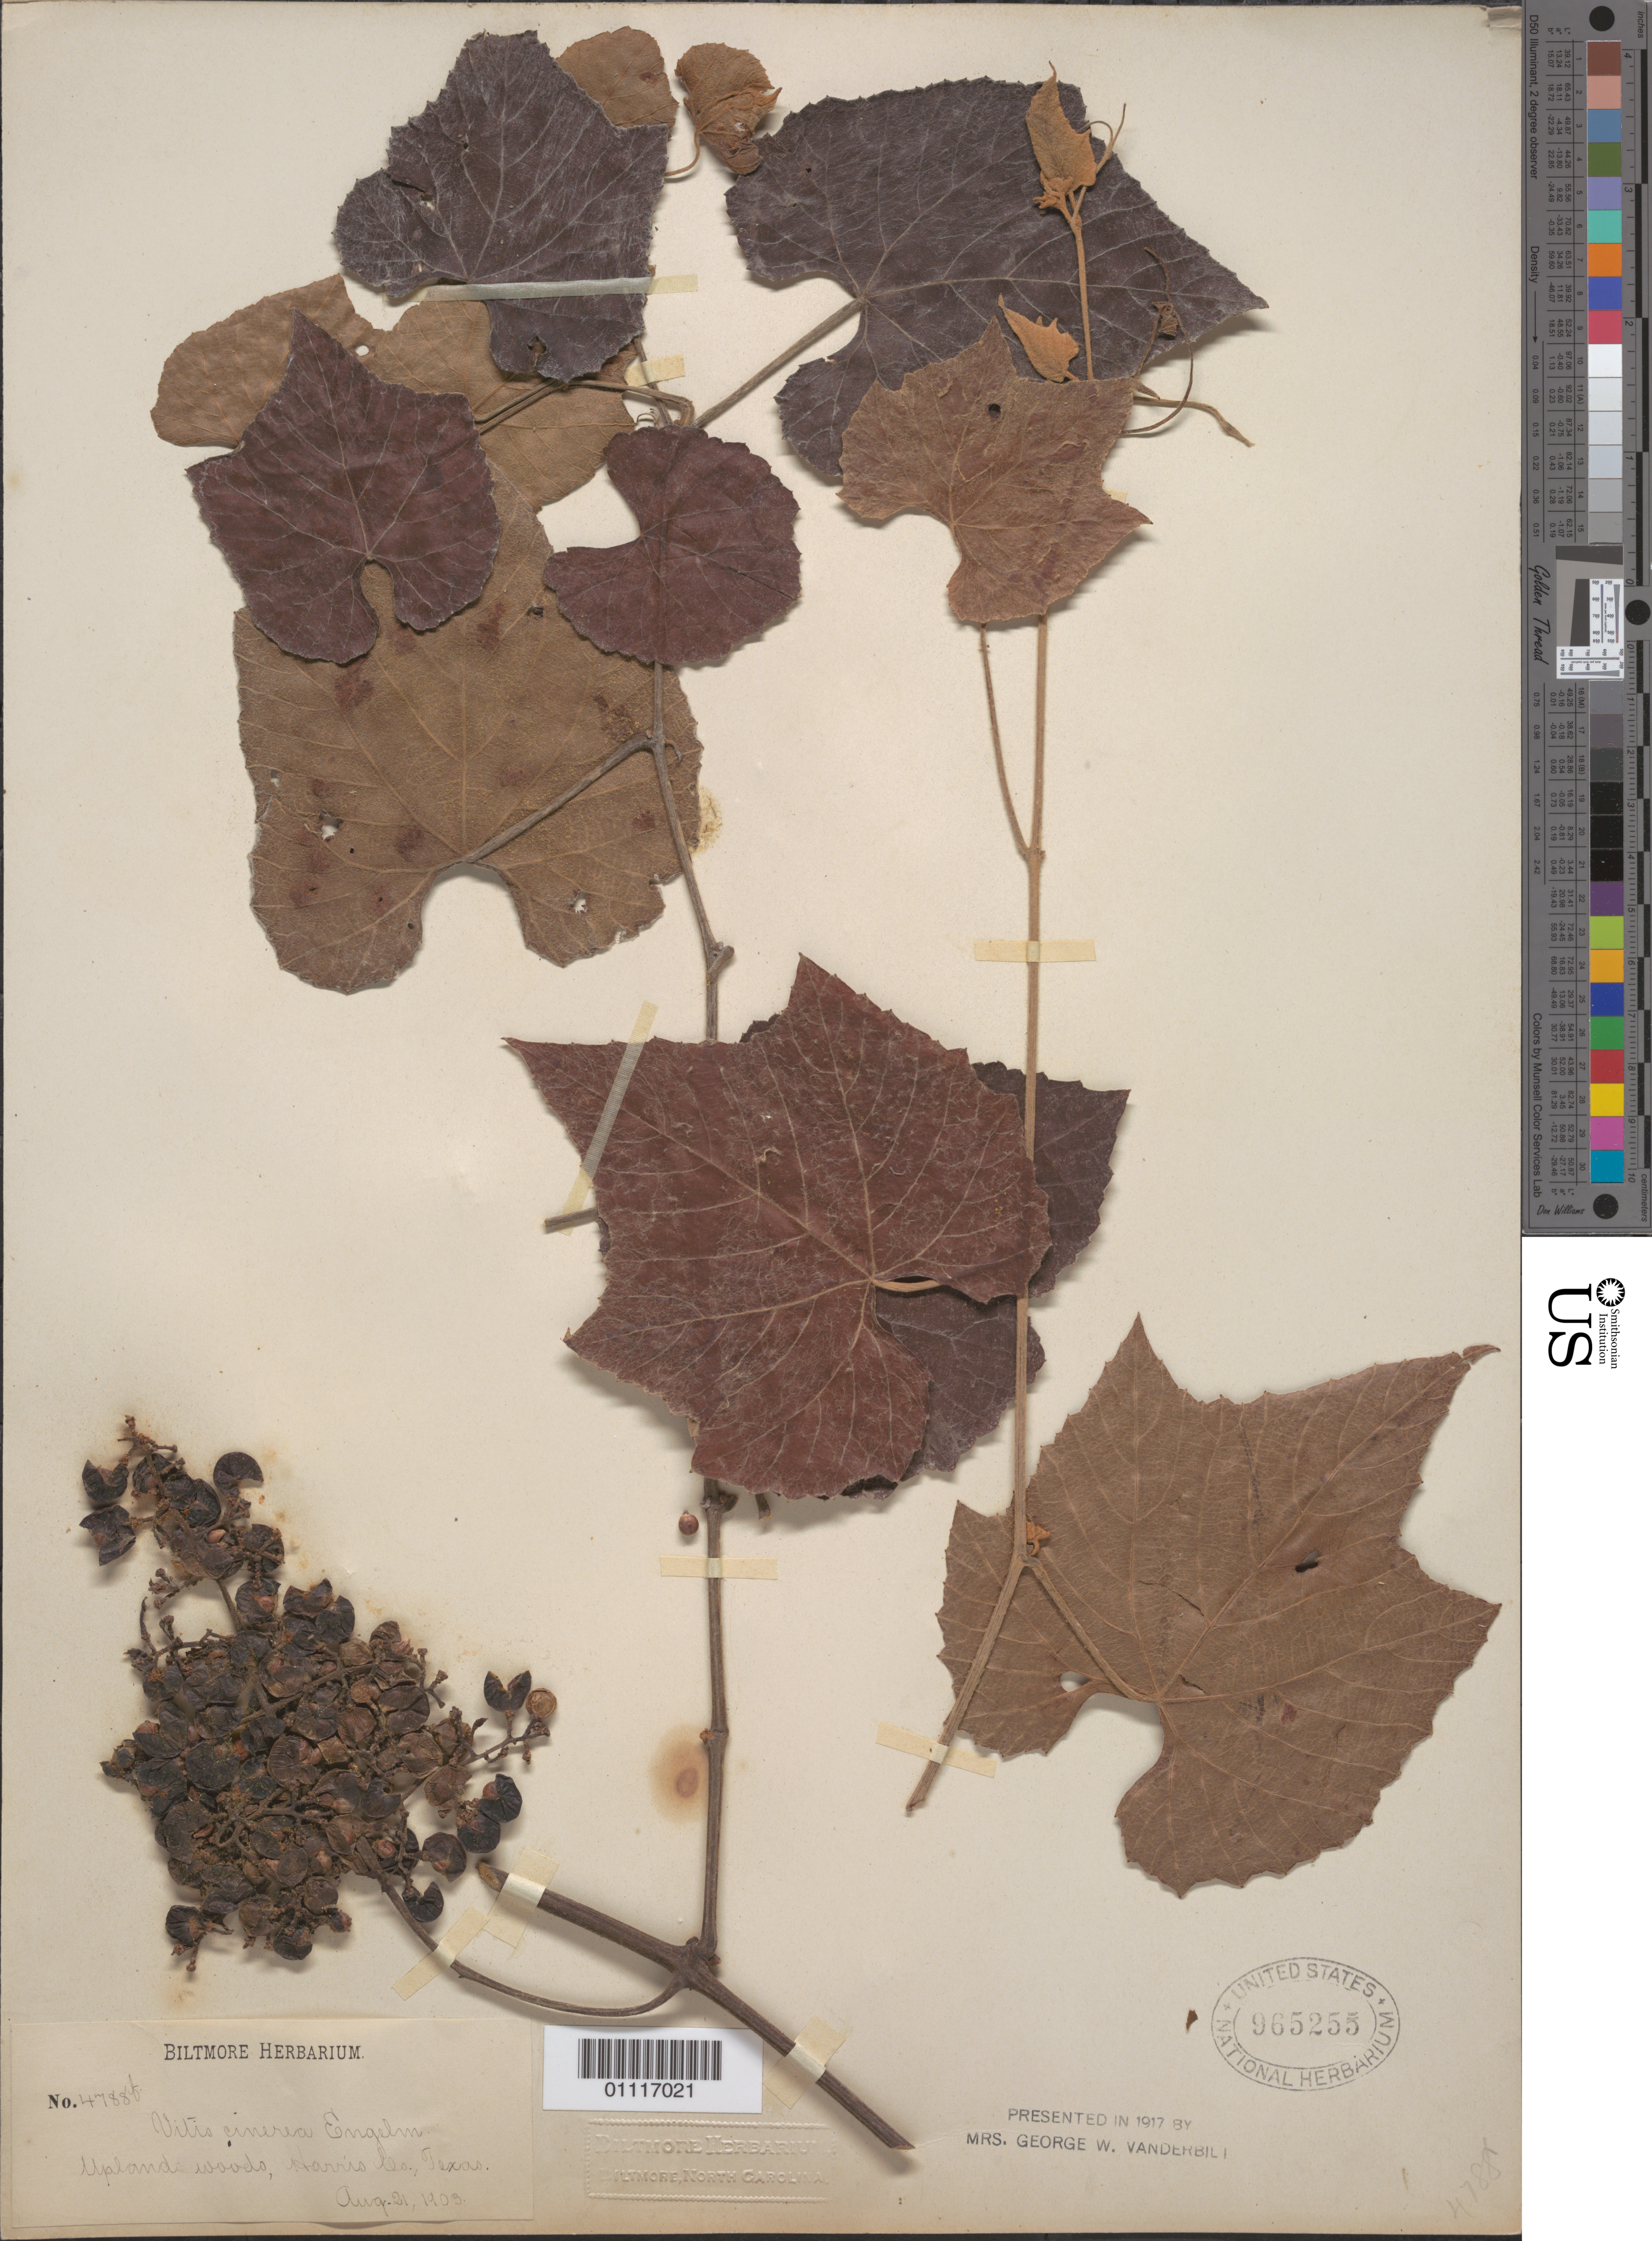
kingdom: Plantae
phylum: Tracheophyta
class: Magnoliopsida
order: Vitales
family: Vitaceae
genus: Vitis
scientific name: Vitis cinerea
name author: (Engelm.) Millardet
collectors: ex herb. Biltmore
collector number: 4788f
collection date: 1903-04-21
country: United States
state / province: Texas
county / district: Harris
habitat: Upland woods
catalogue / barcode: US 965255